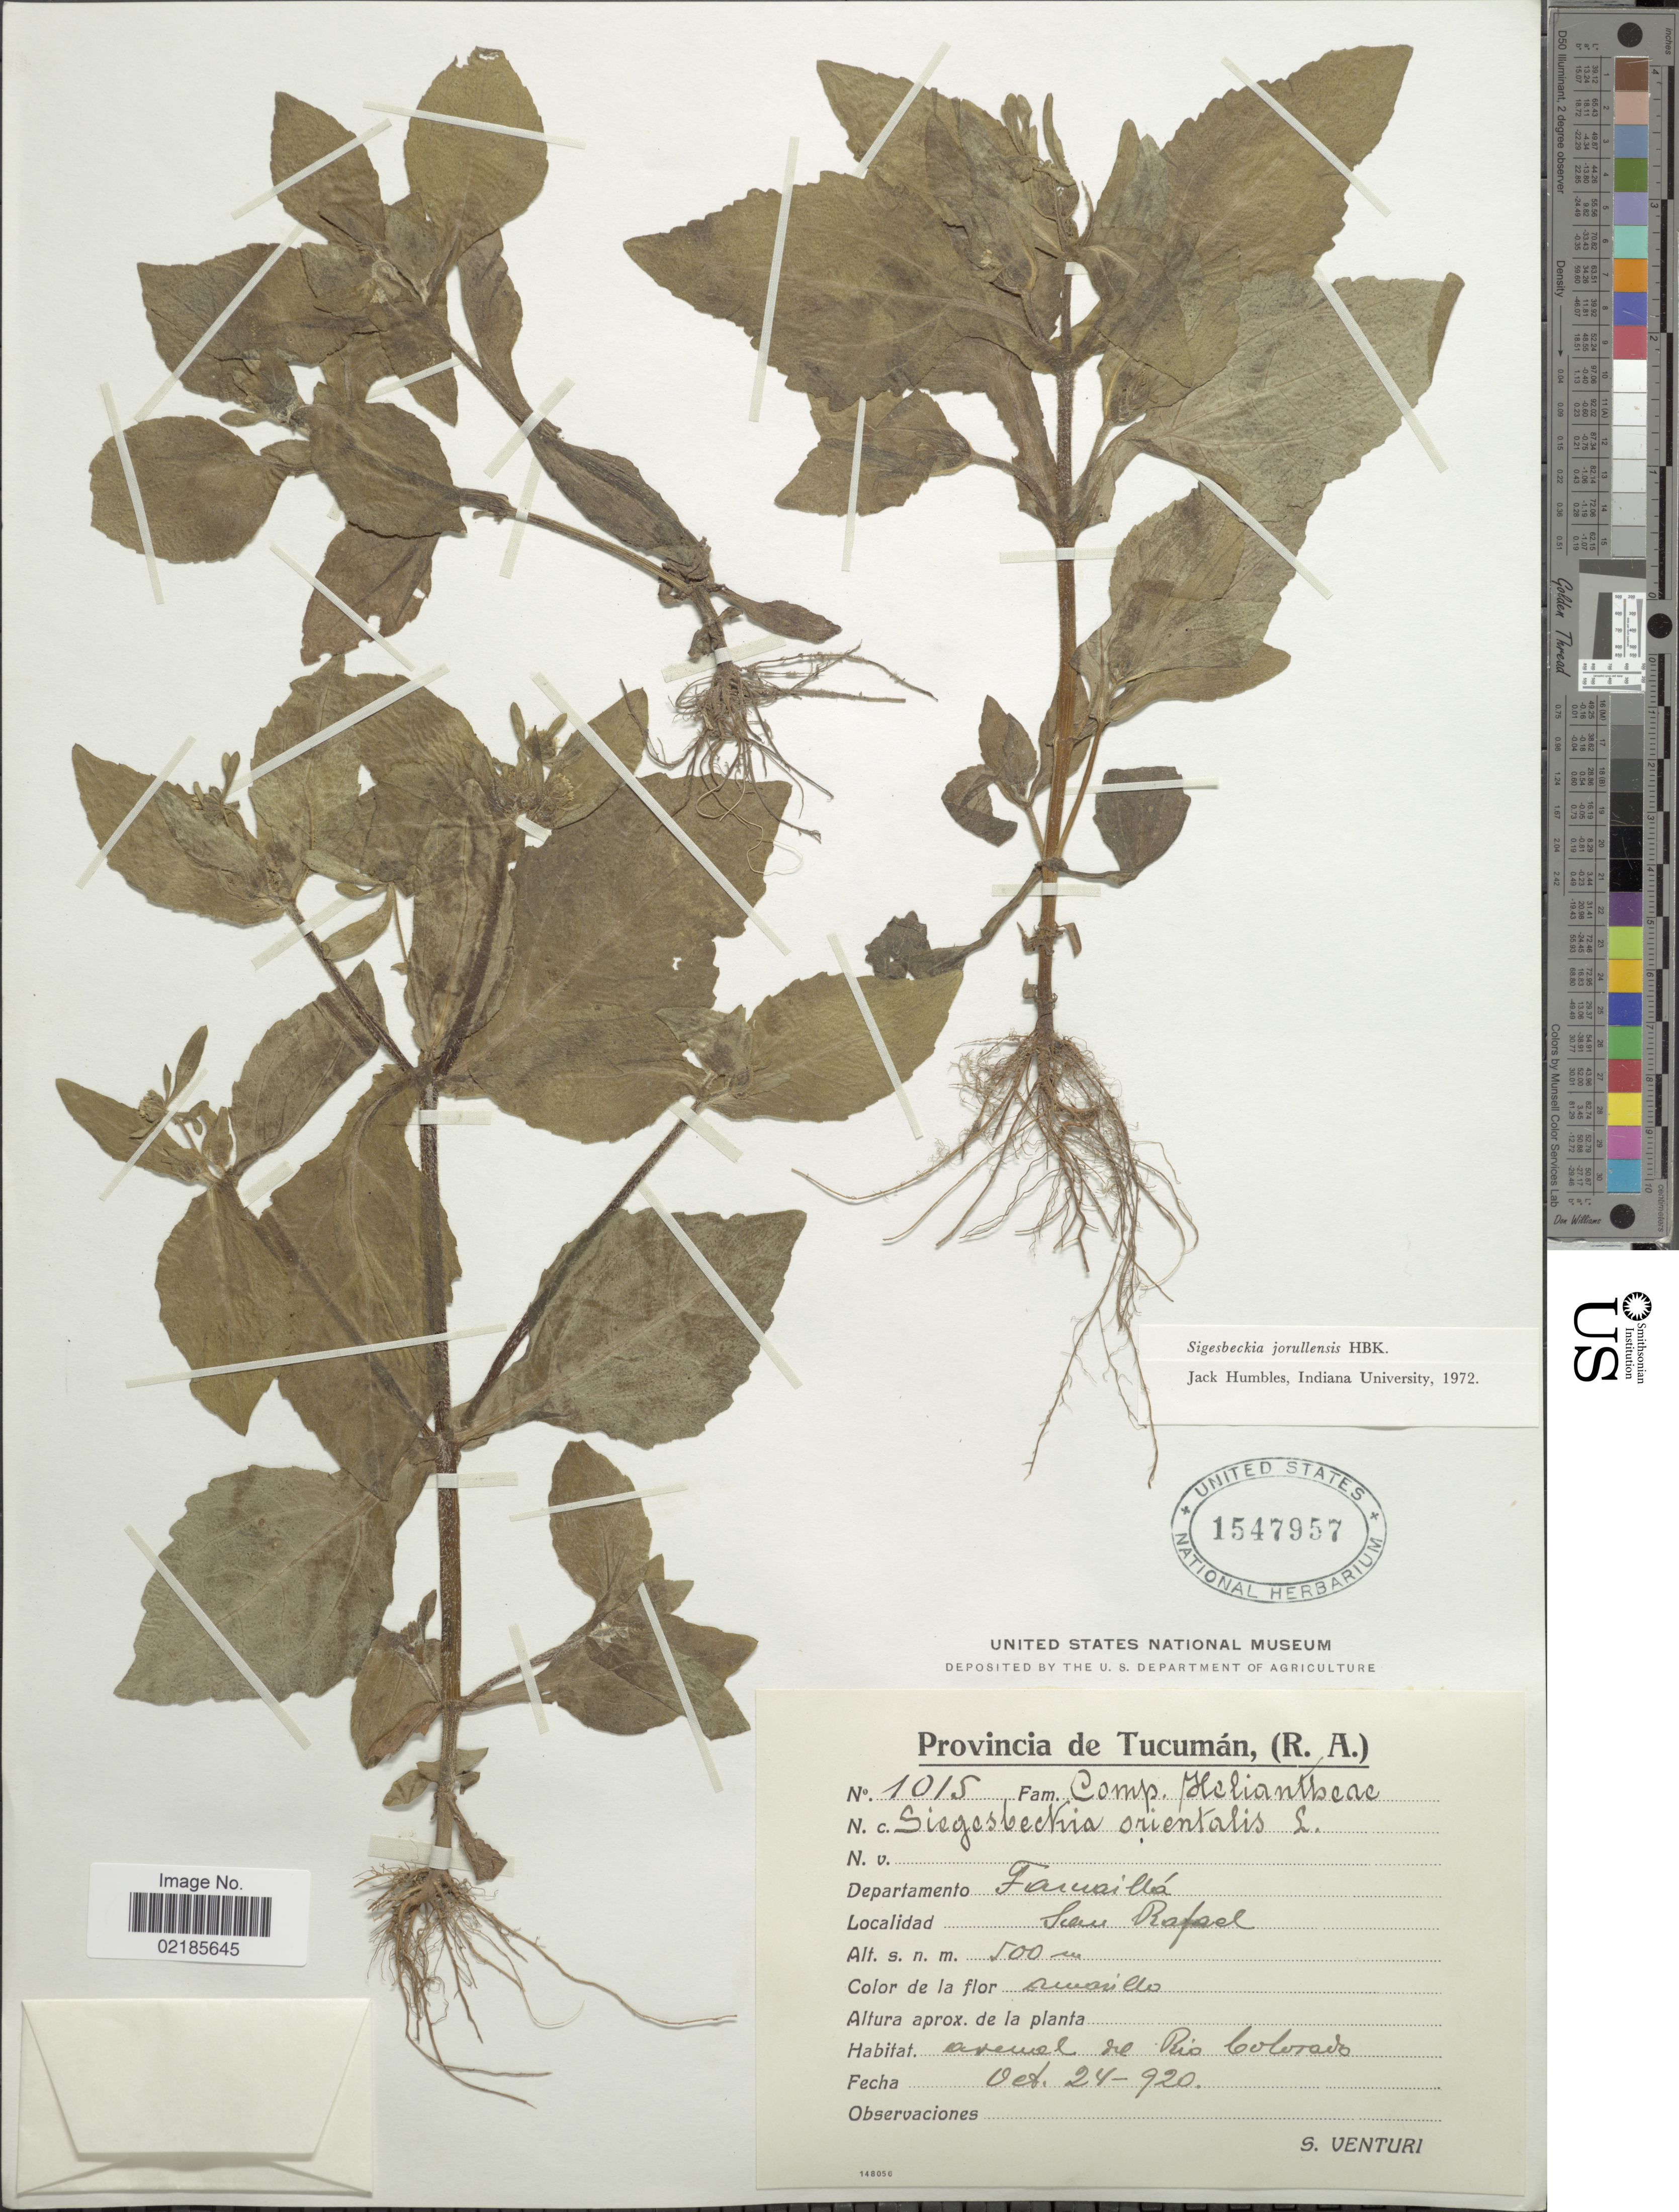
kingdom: Plantae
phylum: Tracheophyta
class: Magnoliopsida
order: Asterales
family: Asteraceae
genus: Sigesbeckia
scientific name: Sigesbeckia jorullensis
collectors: S. Venturi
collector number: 1015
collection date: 1920-10-24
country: Argentina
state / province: Tucumán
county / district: Famailla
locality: San Rafael, arenal de Rio Colorado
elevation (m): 500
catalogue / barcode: US 1547957